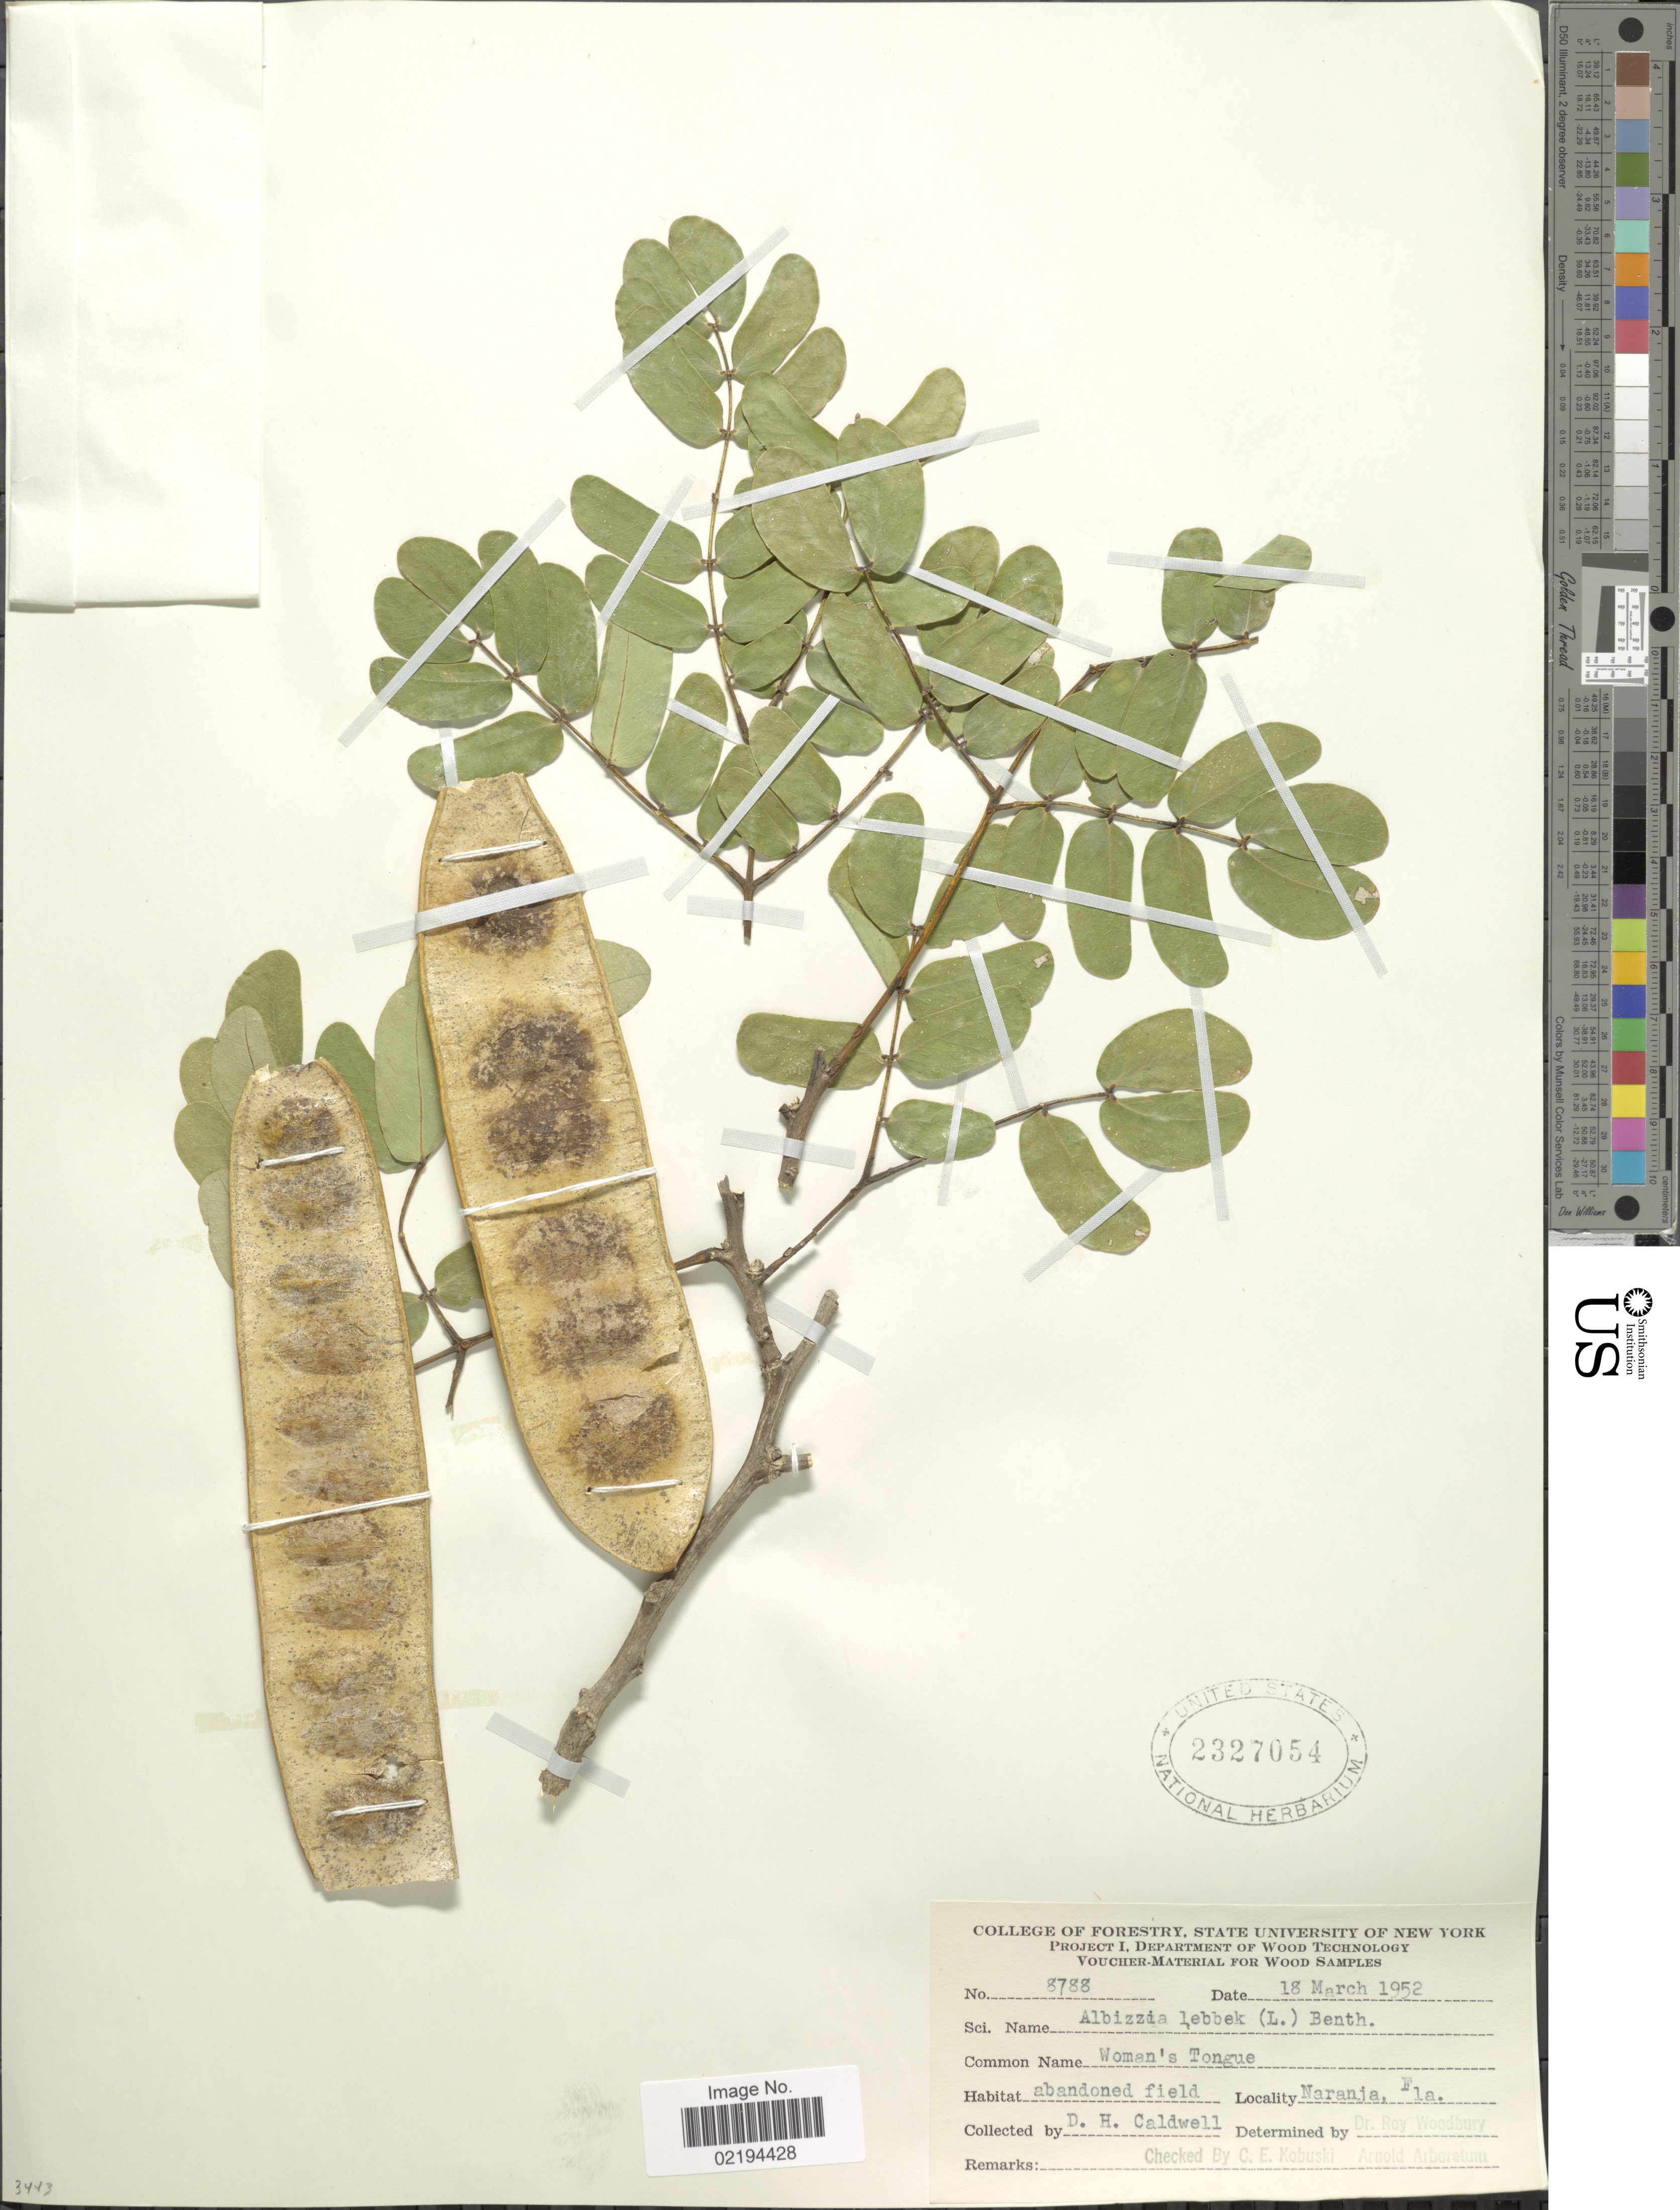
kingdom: Plantae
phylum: Tracheophyta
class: Magnoliopsida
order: Fabales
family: Fabaceae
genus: Albizia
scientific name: Albizia lebbeck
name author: (L.) Benth.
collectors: D. H. Caldwell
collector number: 8788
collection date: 1952-03-18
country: United States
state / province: Florida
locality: Abandoned field, Naranja, Fla.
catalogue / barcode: US 2327054